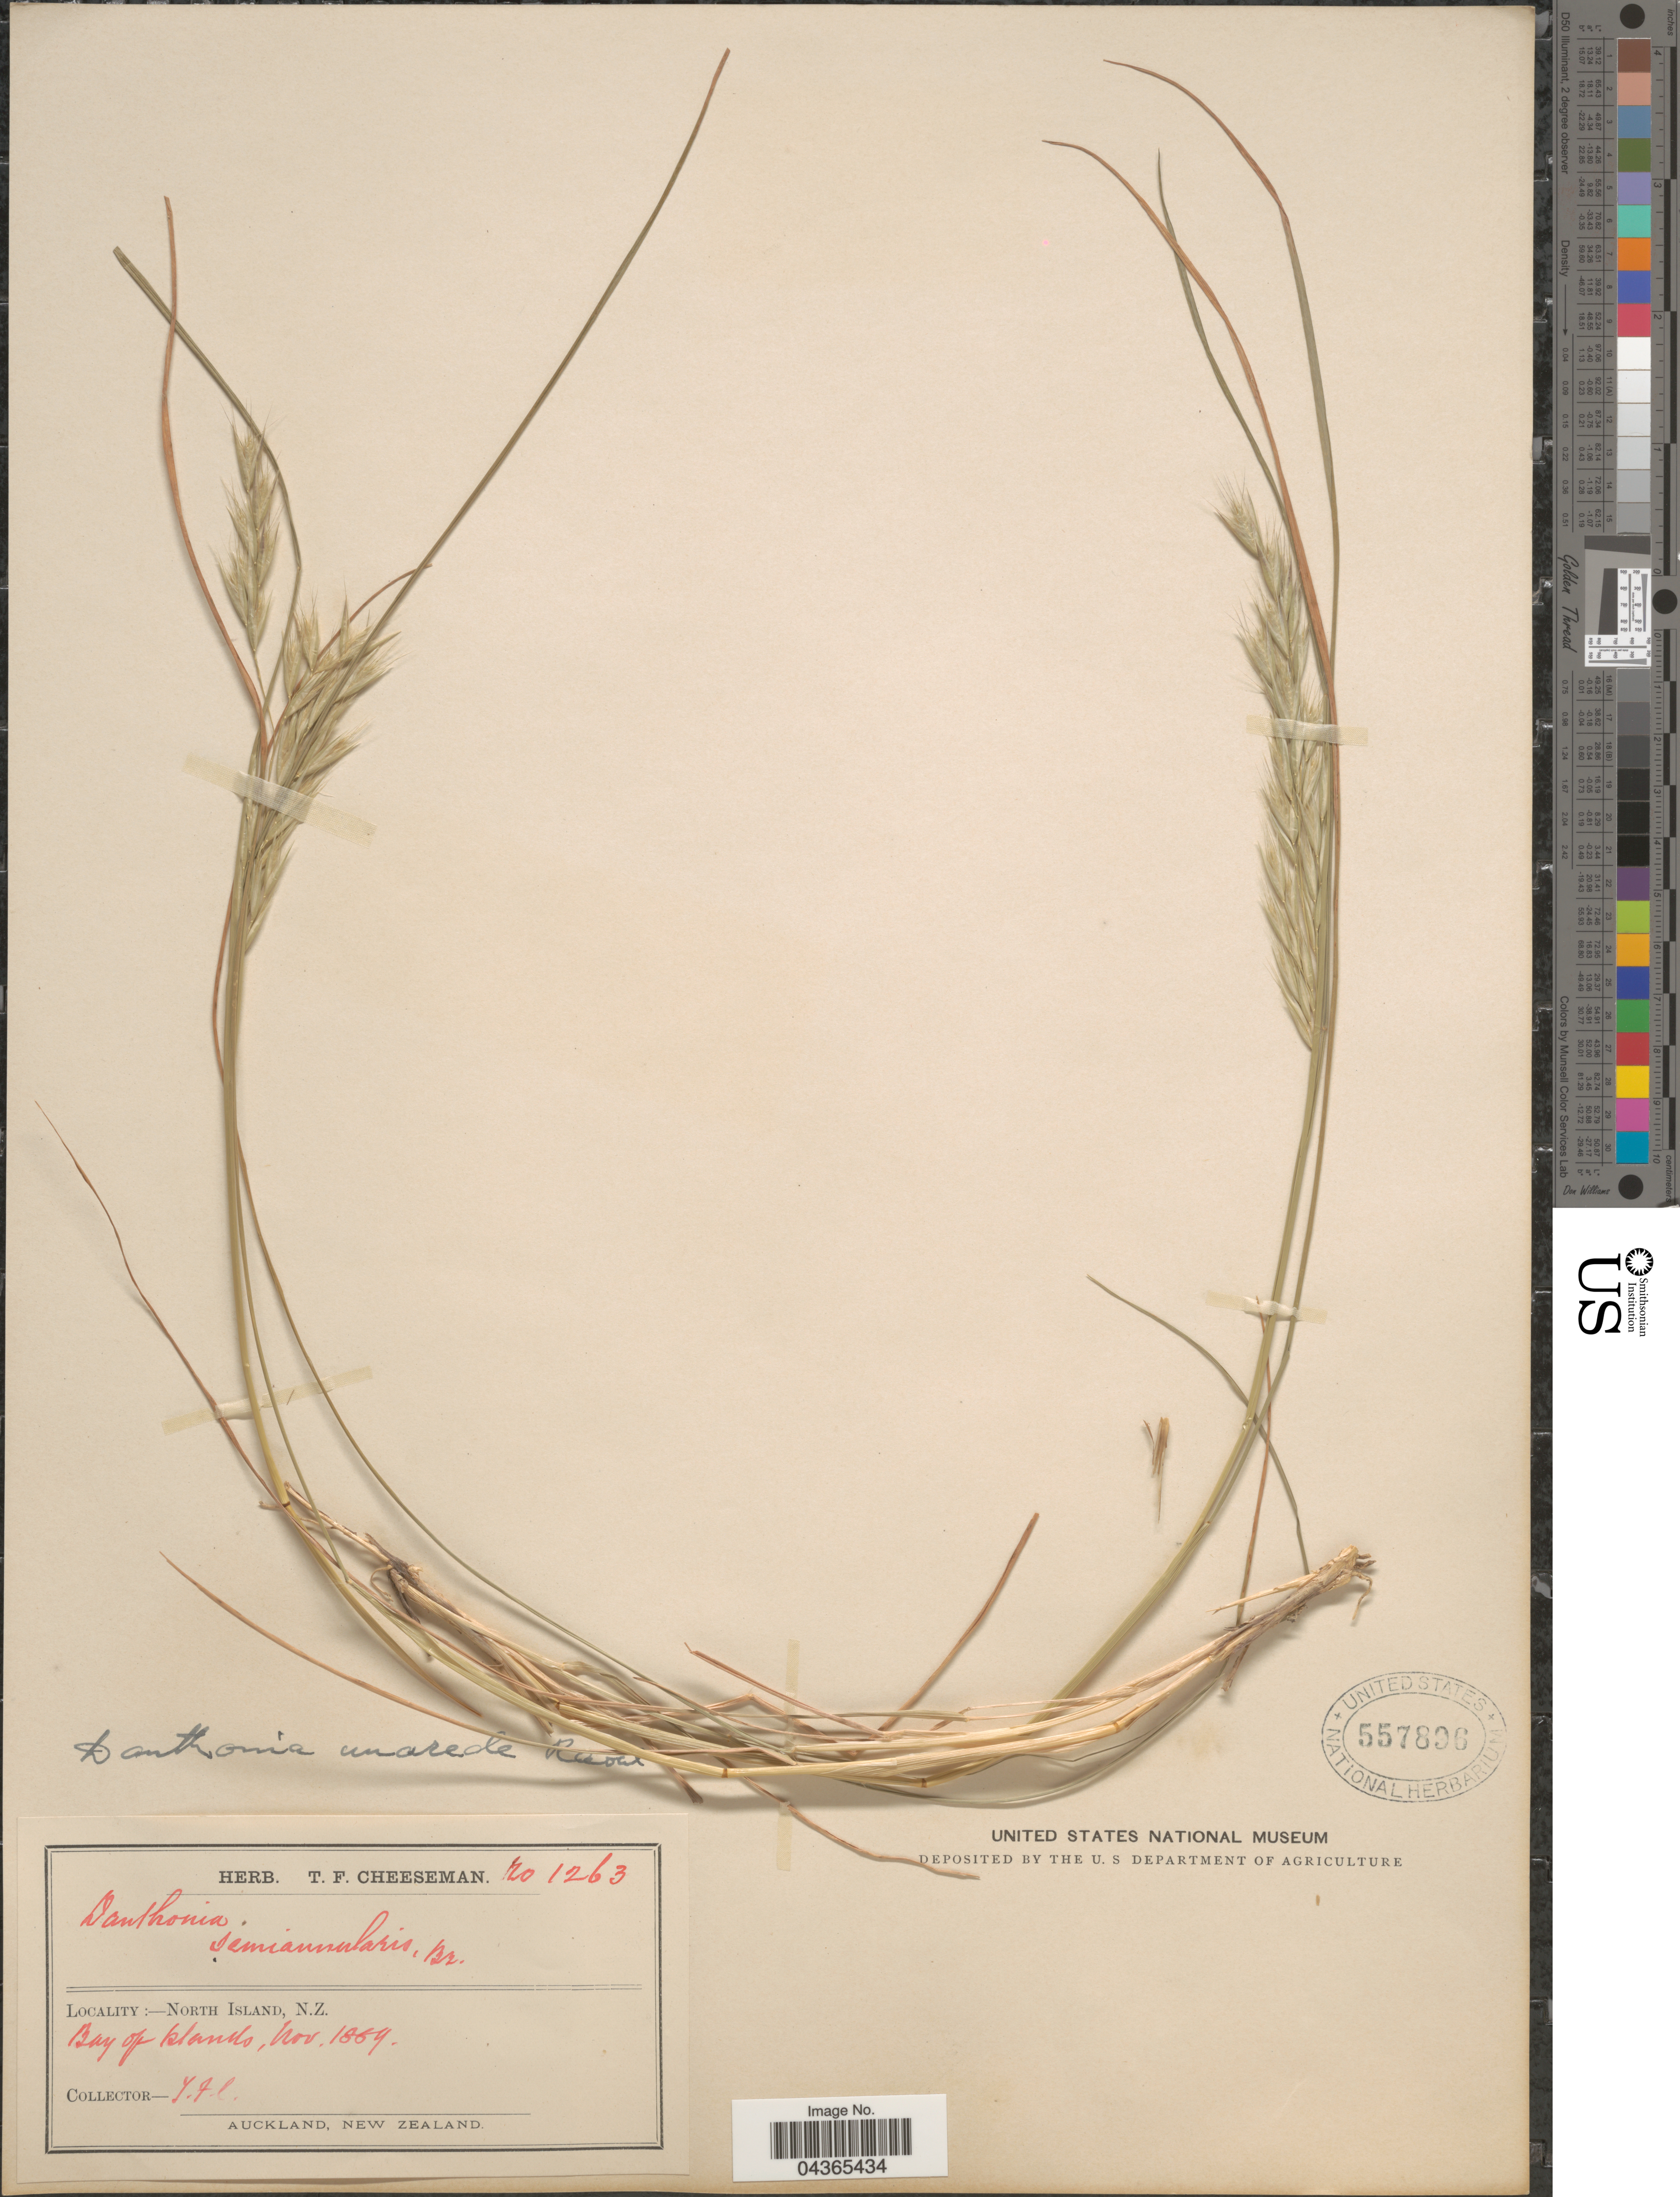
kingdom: Plantae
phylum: Tracheophyta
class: Liliopsida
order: Poales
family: Poaceae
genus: Rytidosperma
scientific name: Rytidosperma unarede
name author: (M. Raoul) Connor & Edgar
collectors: T. F. Cheeseman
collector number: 1263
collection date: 1889-11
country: New Zealand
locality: North Island, Bay of Islands.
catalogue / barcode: US 557896